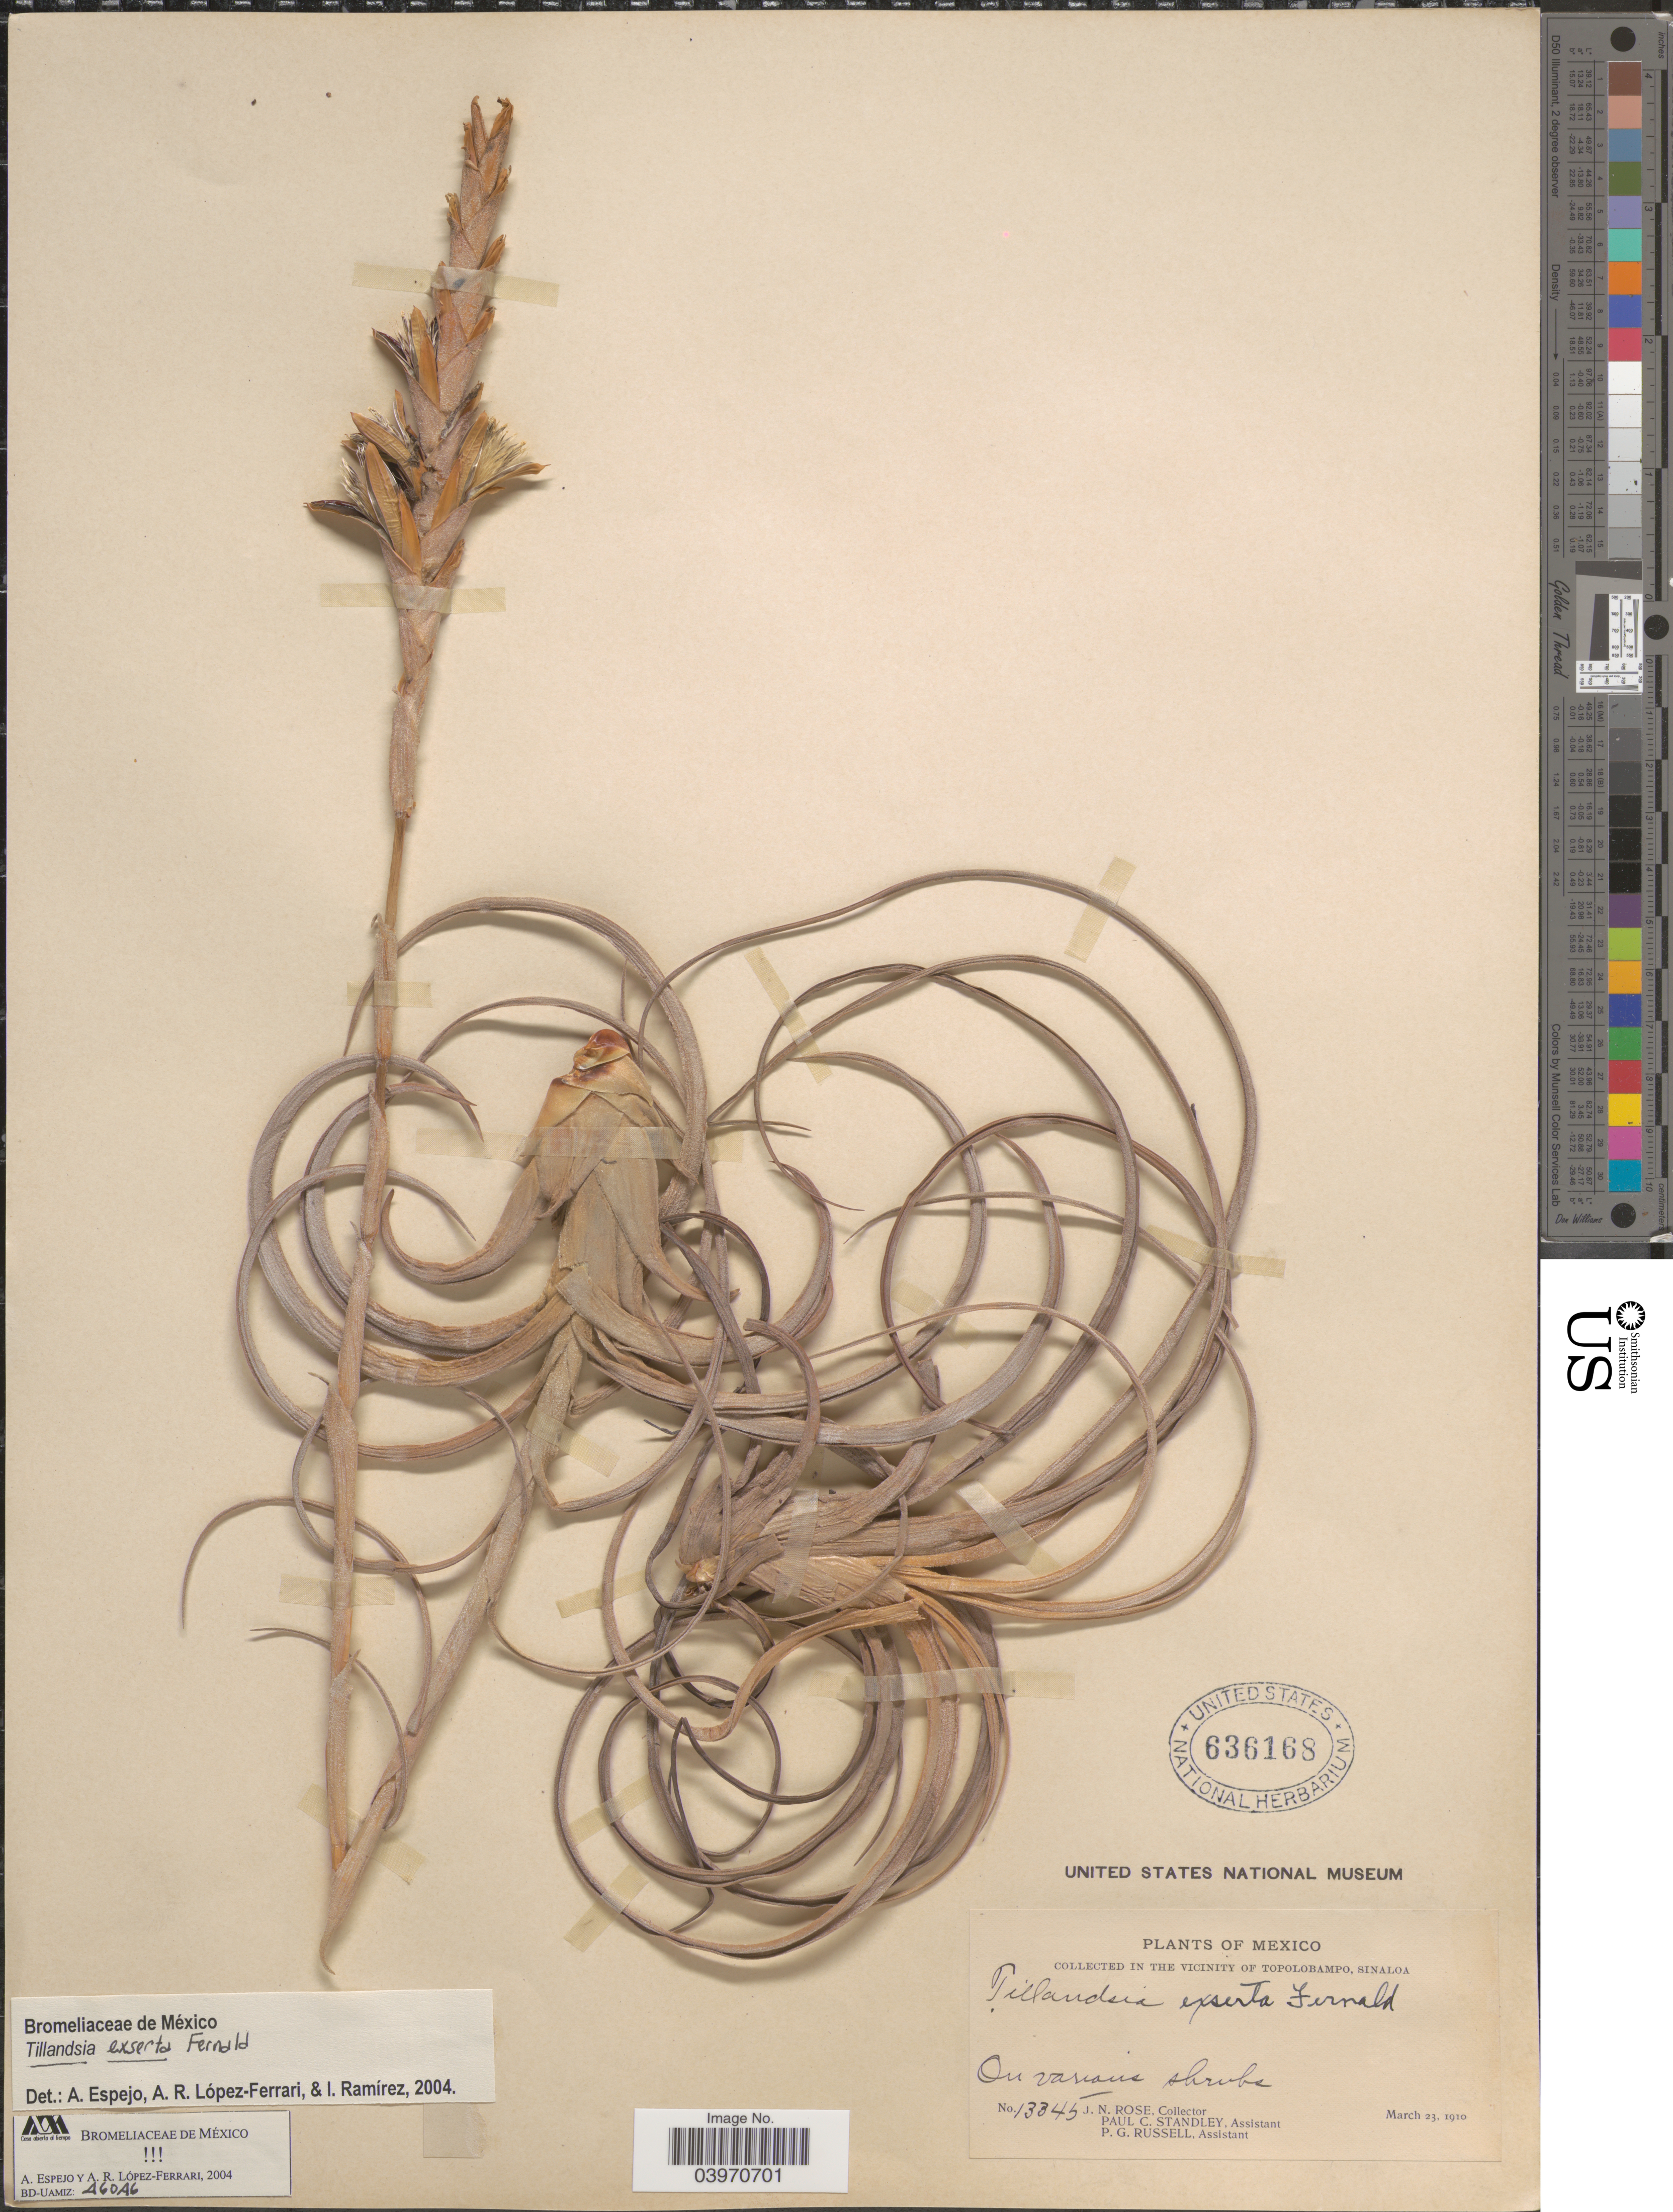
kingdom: Plantae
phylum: Tracheophyta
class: Liliopsida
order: Poales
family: Bromeliaceae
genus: Tillandsia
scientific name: Tillandsia exserta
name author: Fernald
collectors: J. N. Rose, P. C. Standley & P. G. Russell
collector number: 13345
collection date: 1910-03-23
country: Mexico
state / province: Sinaloa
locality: In the vicinity of Topolobampo.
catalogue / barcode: US 636168